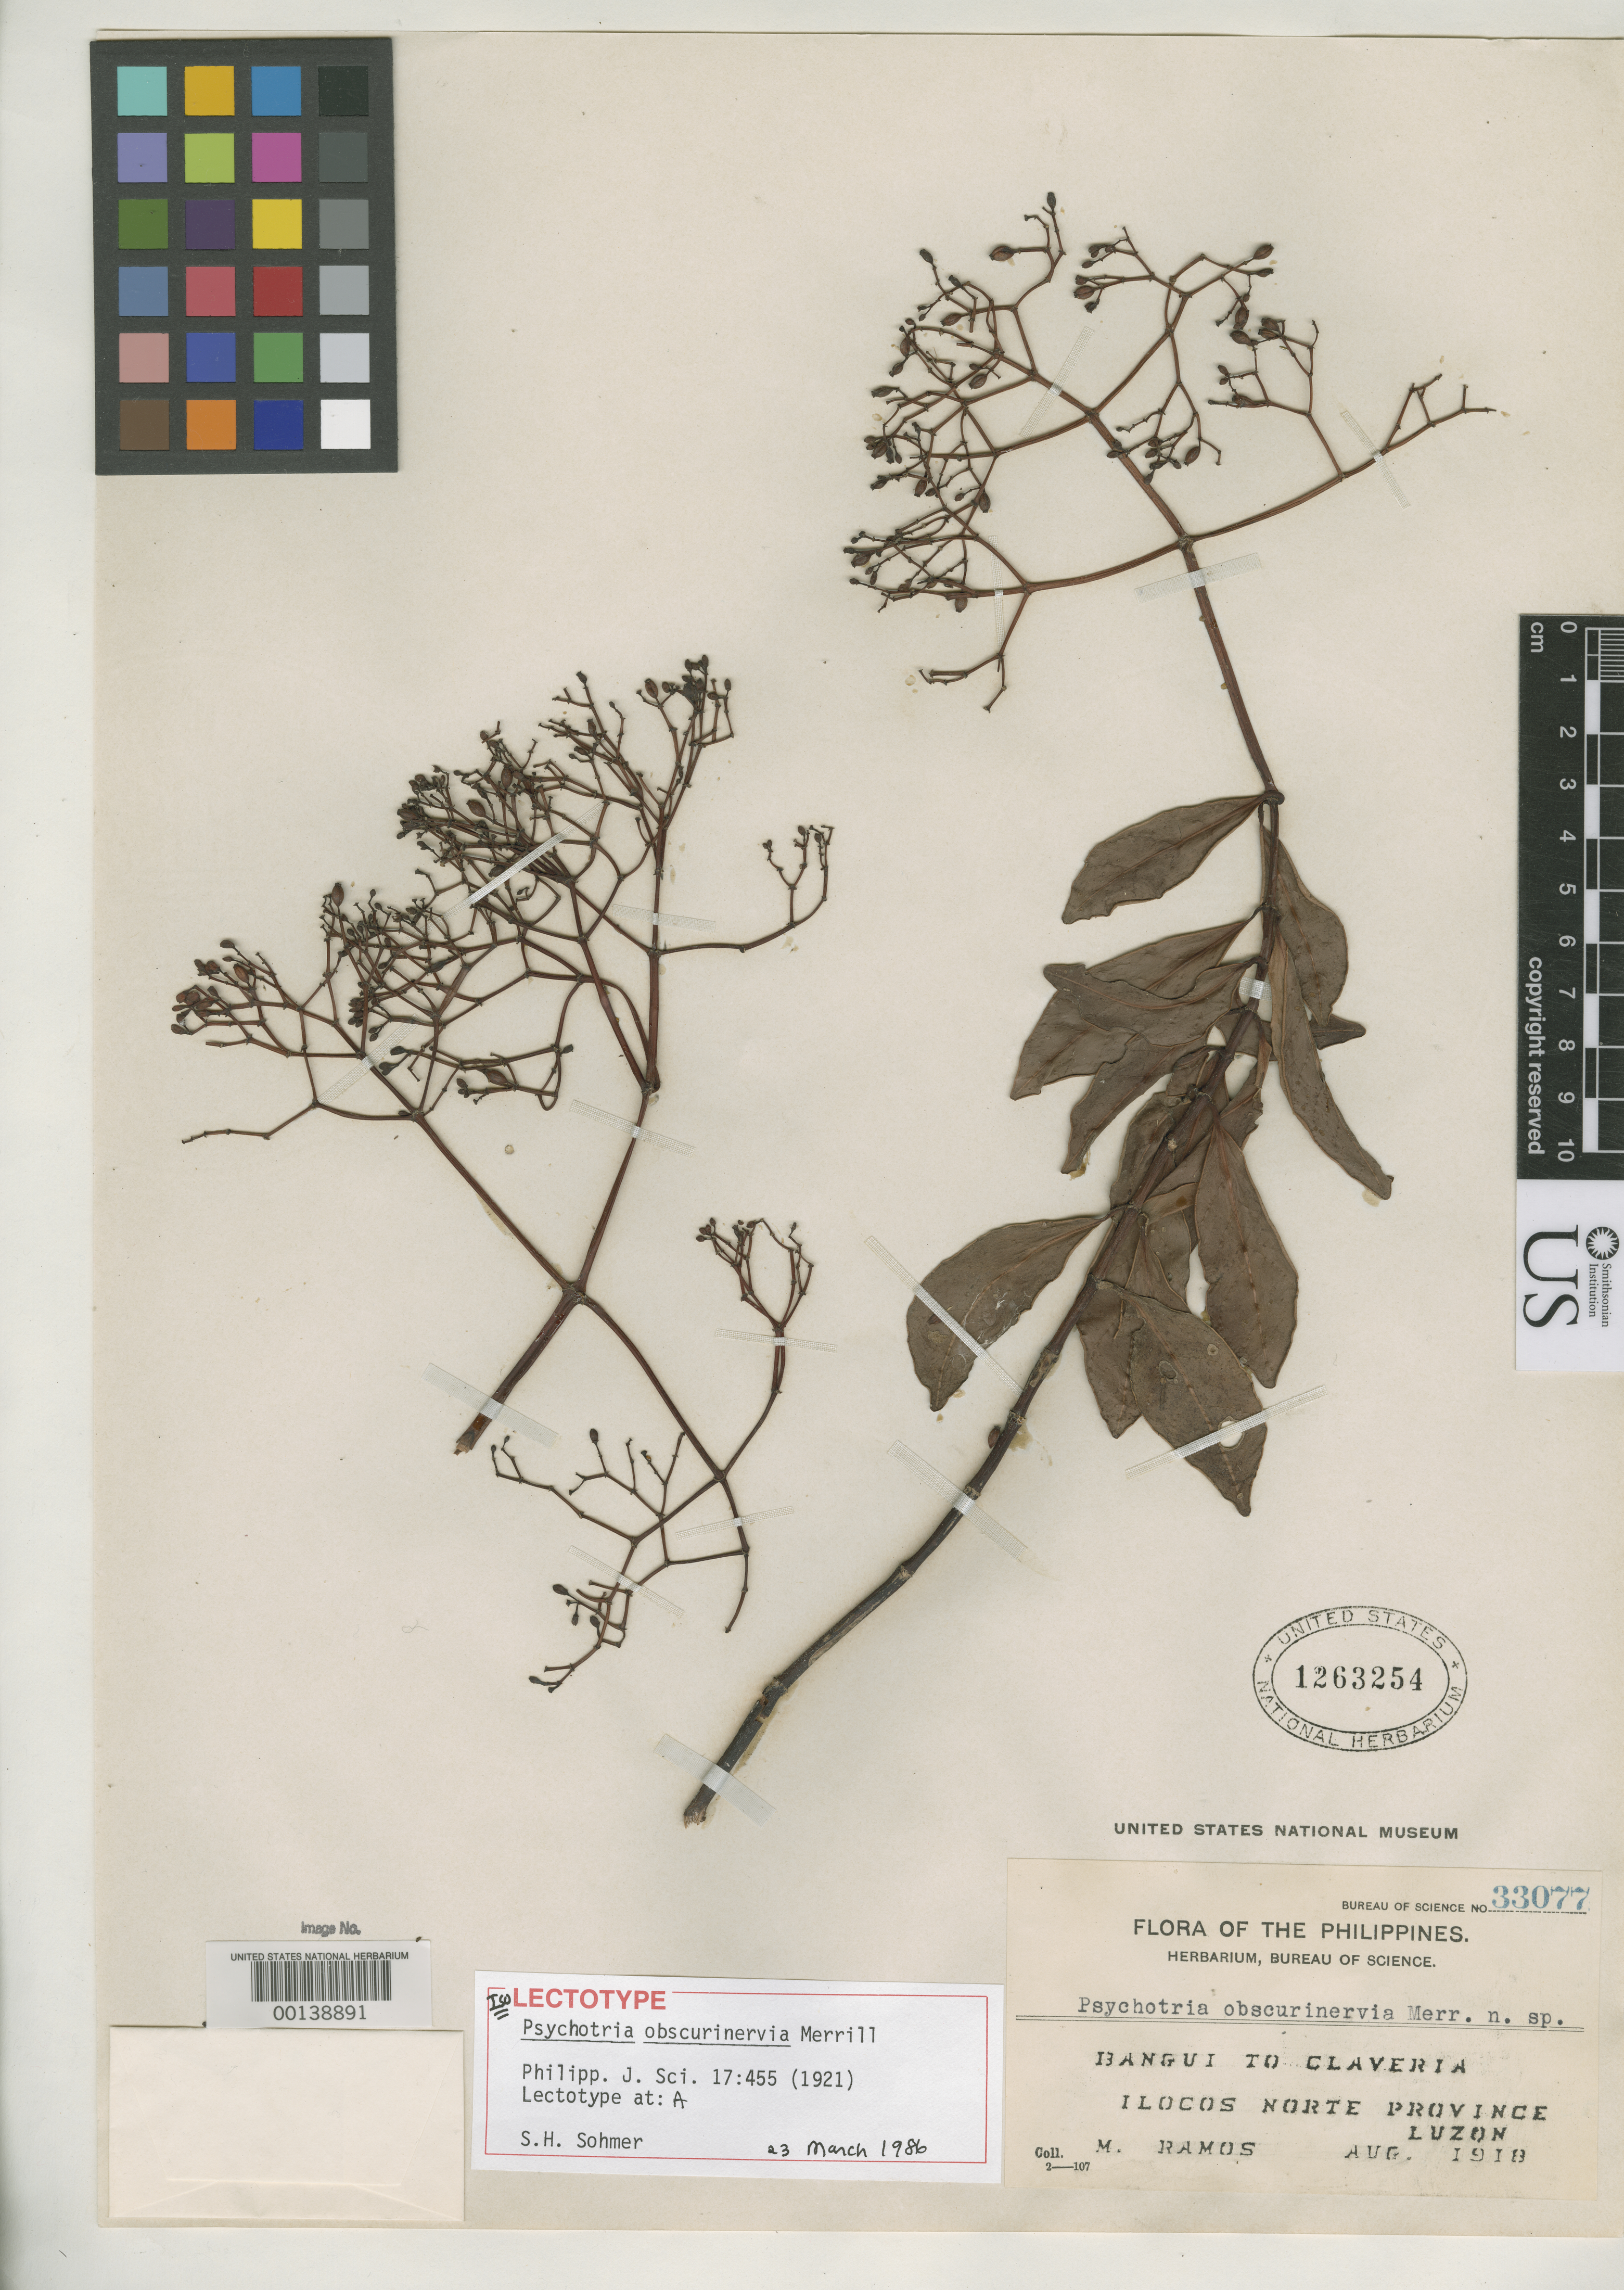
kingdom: Plantae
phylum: Tracheophyta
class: Magnoliopsida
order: Gentianales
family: Rubiaceae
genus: Psychotria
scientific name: Psychotria obscurinervia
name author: Merr.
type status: Isotype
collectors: M. Ramos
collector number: Bur. Sci. 33077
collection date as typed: Aug 1918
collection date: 1918-08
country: Philippines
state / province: Ilocos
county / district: Ilocos Norte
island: Luzon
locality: Bangui to Claveria.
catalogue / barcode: US 1263254